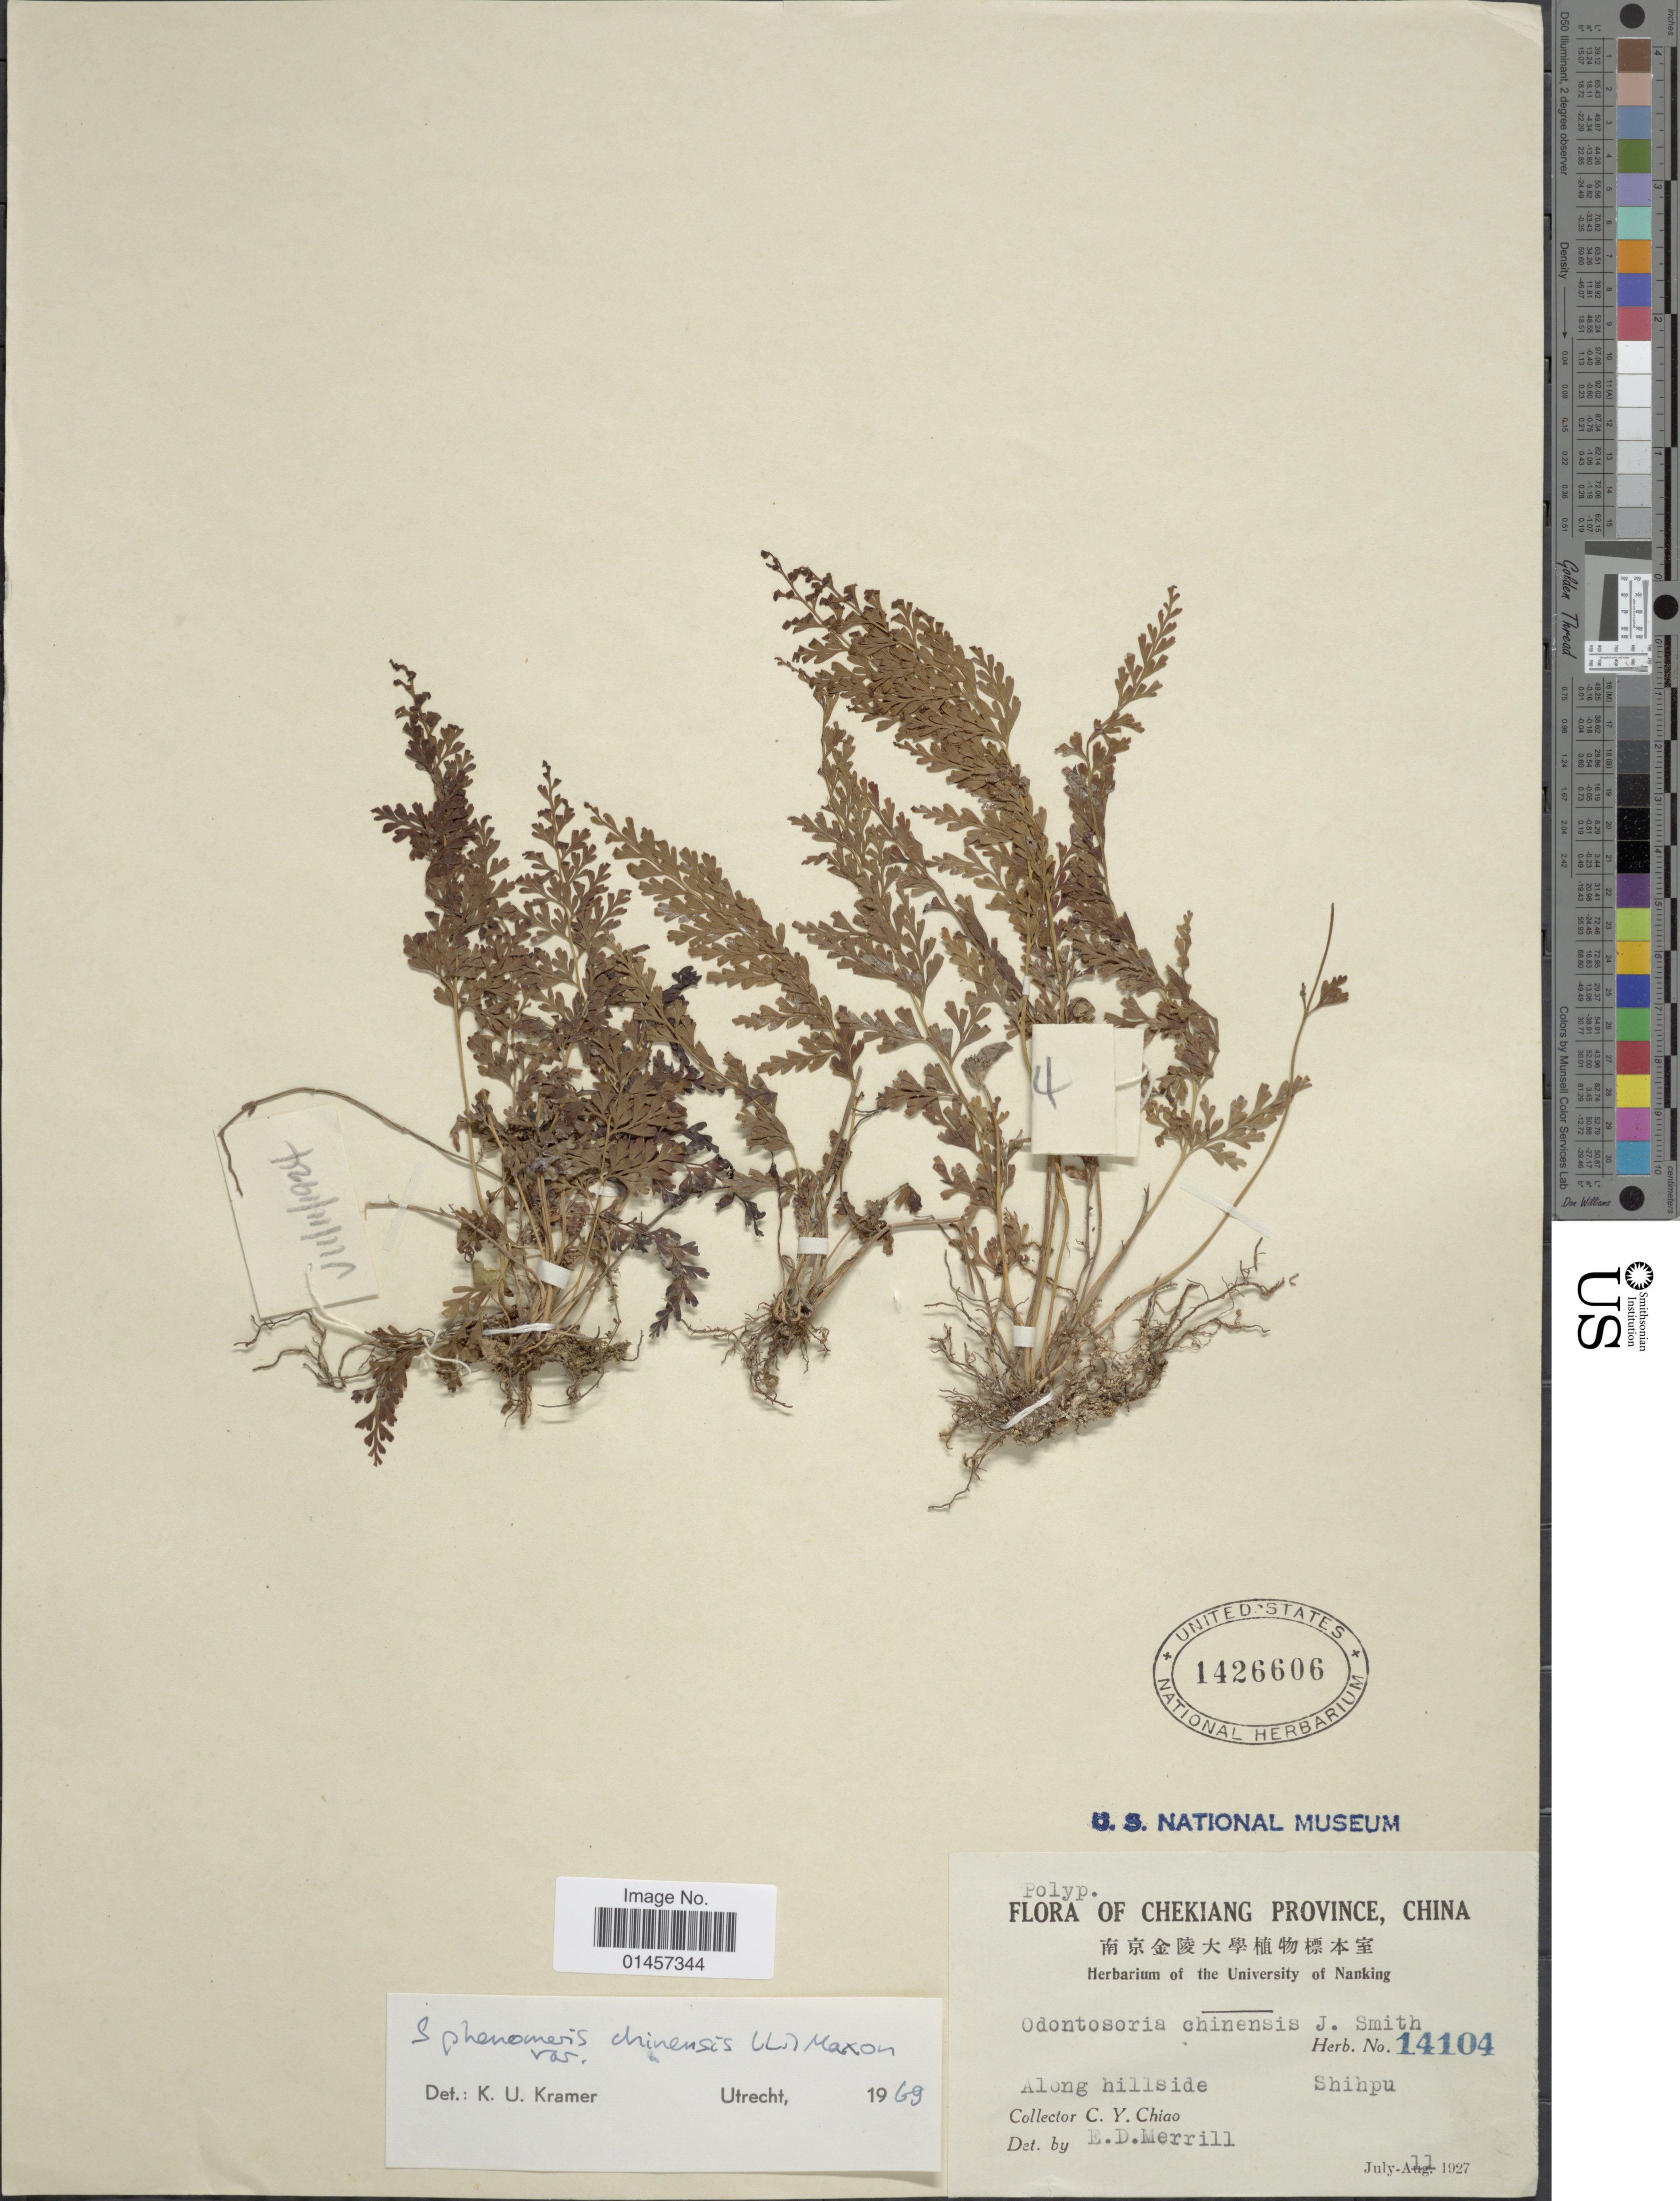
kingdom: Plantae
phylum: Tracheophyta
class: Polypodiopsida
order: Polypodiales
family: Lindsaeaceae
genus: Sphenomeris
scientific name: Sphenomeris chinensis var. chinensis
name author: (L.) Maxon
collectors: C. Y. Chiao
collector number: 14104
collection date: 1927-07-11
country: China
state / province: Zhejiang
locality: Chekiang province, Along hillside, Shihpu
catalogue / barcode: US 1426606